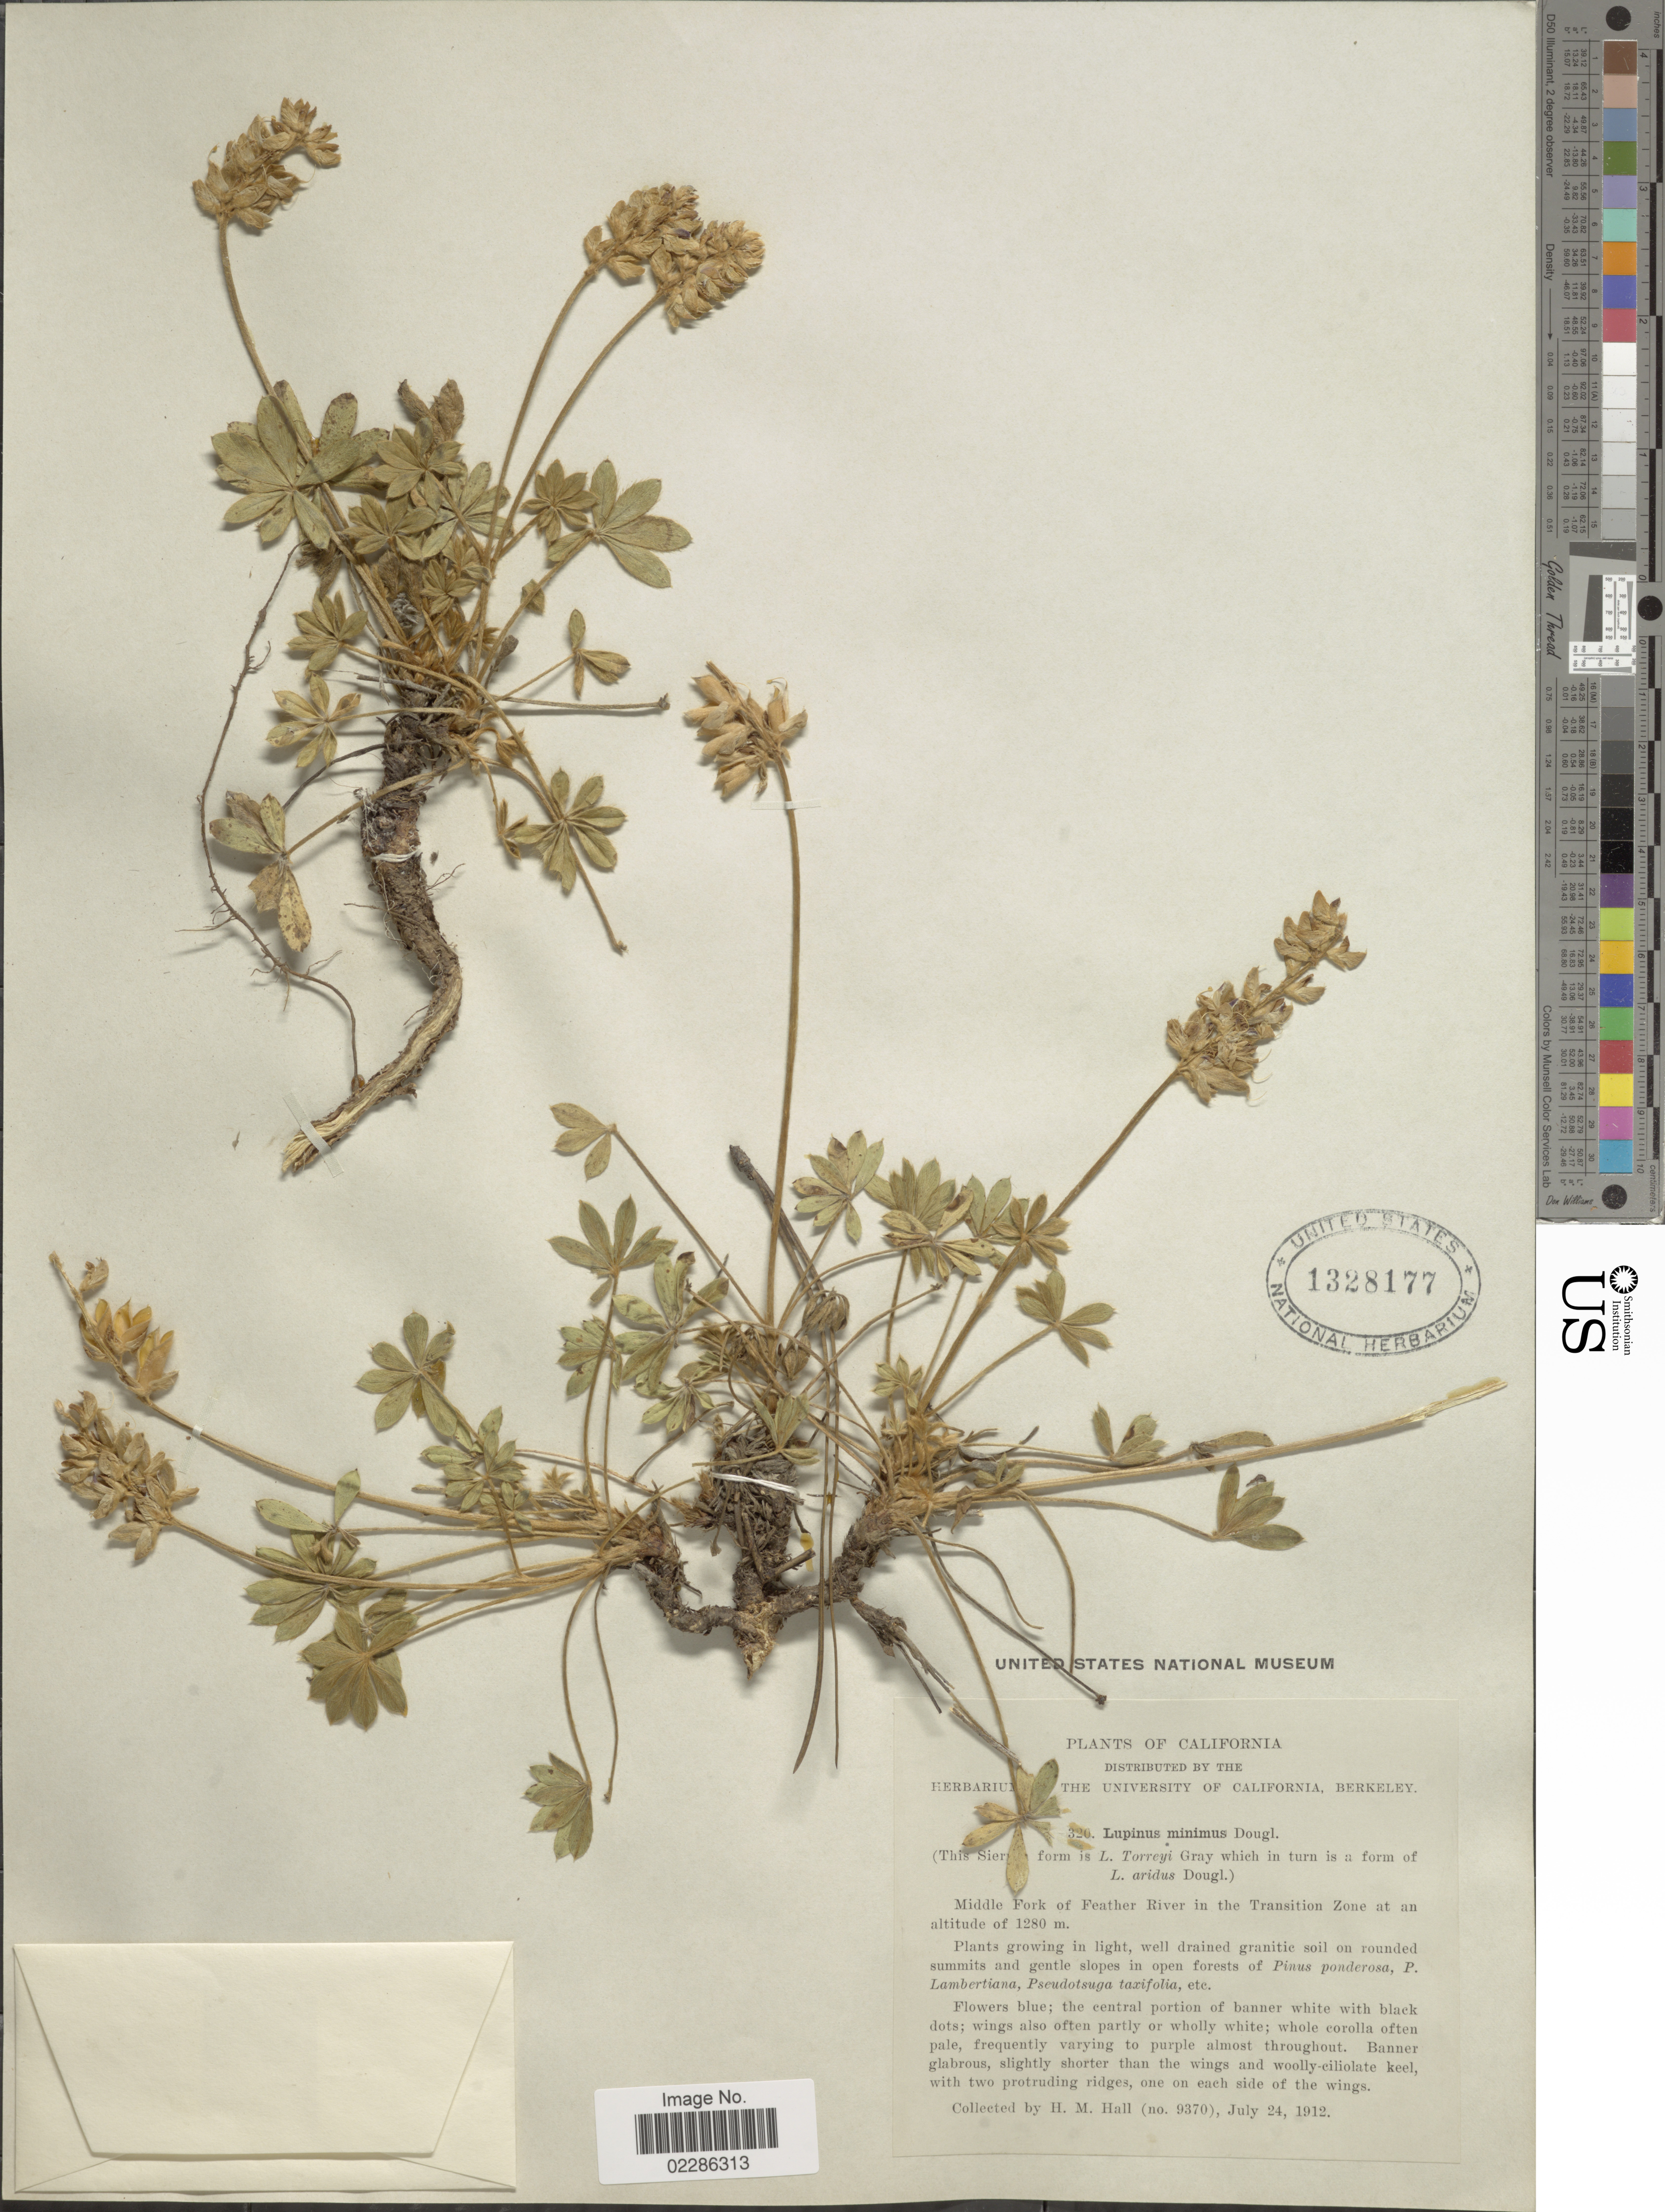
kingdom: Plantae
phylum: Tracheophyta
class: Magnoliopsida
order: Fabales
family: Fabaceae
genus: Lupinus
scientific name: Lupinus minimus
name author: Douglas ex G. Don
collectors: H. M. Hall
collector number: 9370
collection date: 1912-07-24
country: United States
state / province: California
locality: Middle Fork of Feather River in the Transition Zone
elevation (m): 1280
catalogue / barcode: US 1328177